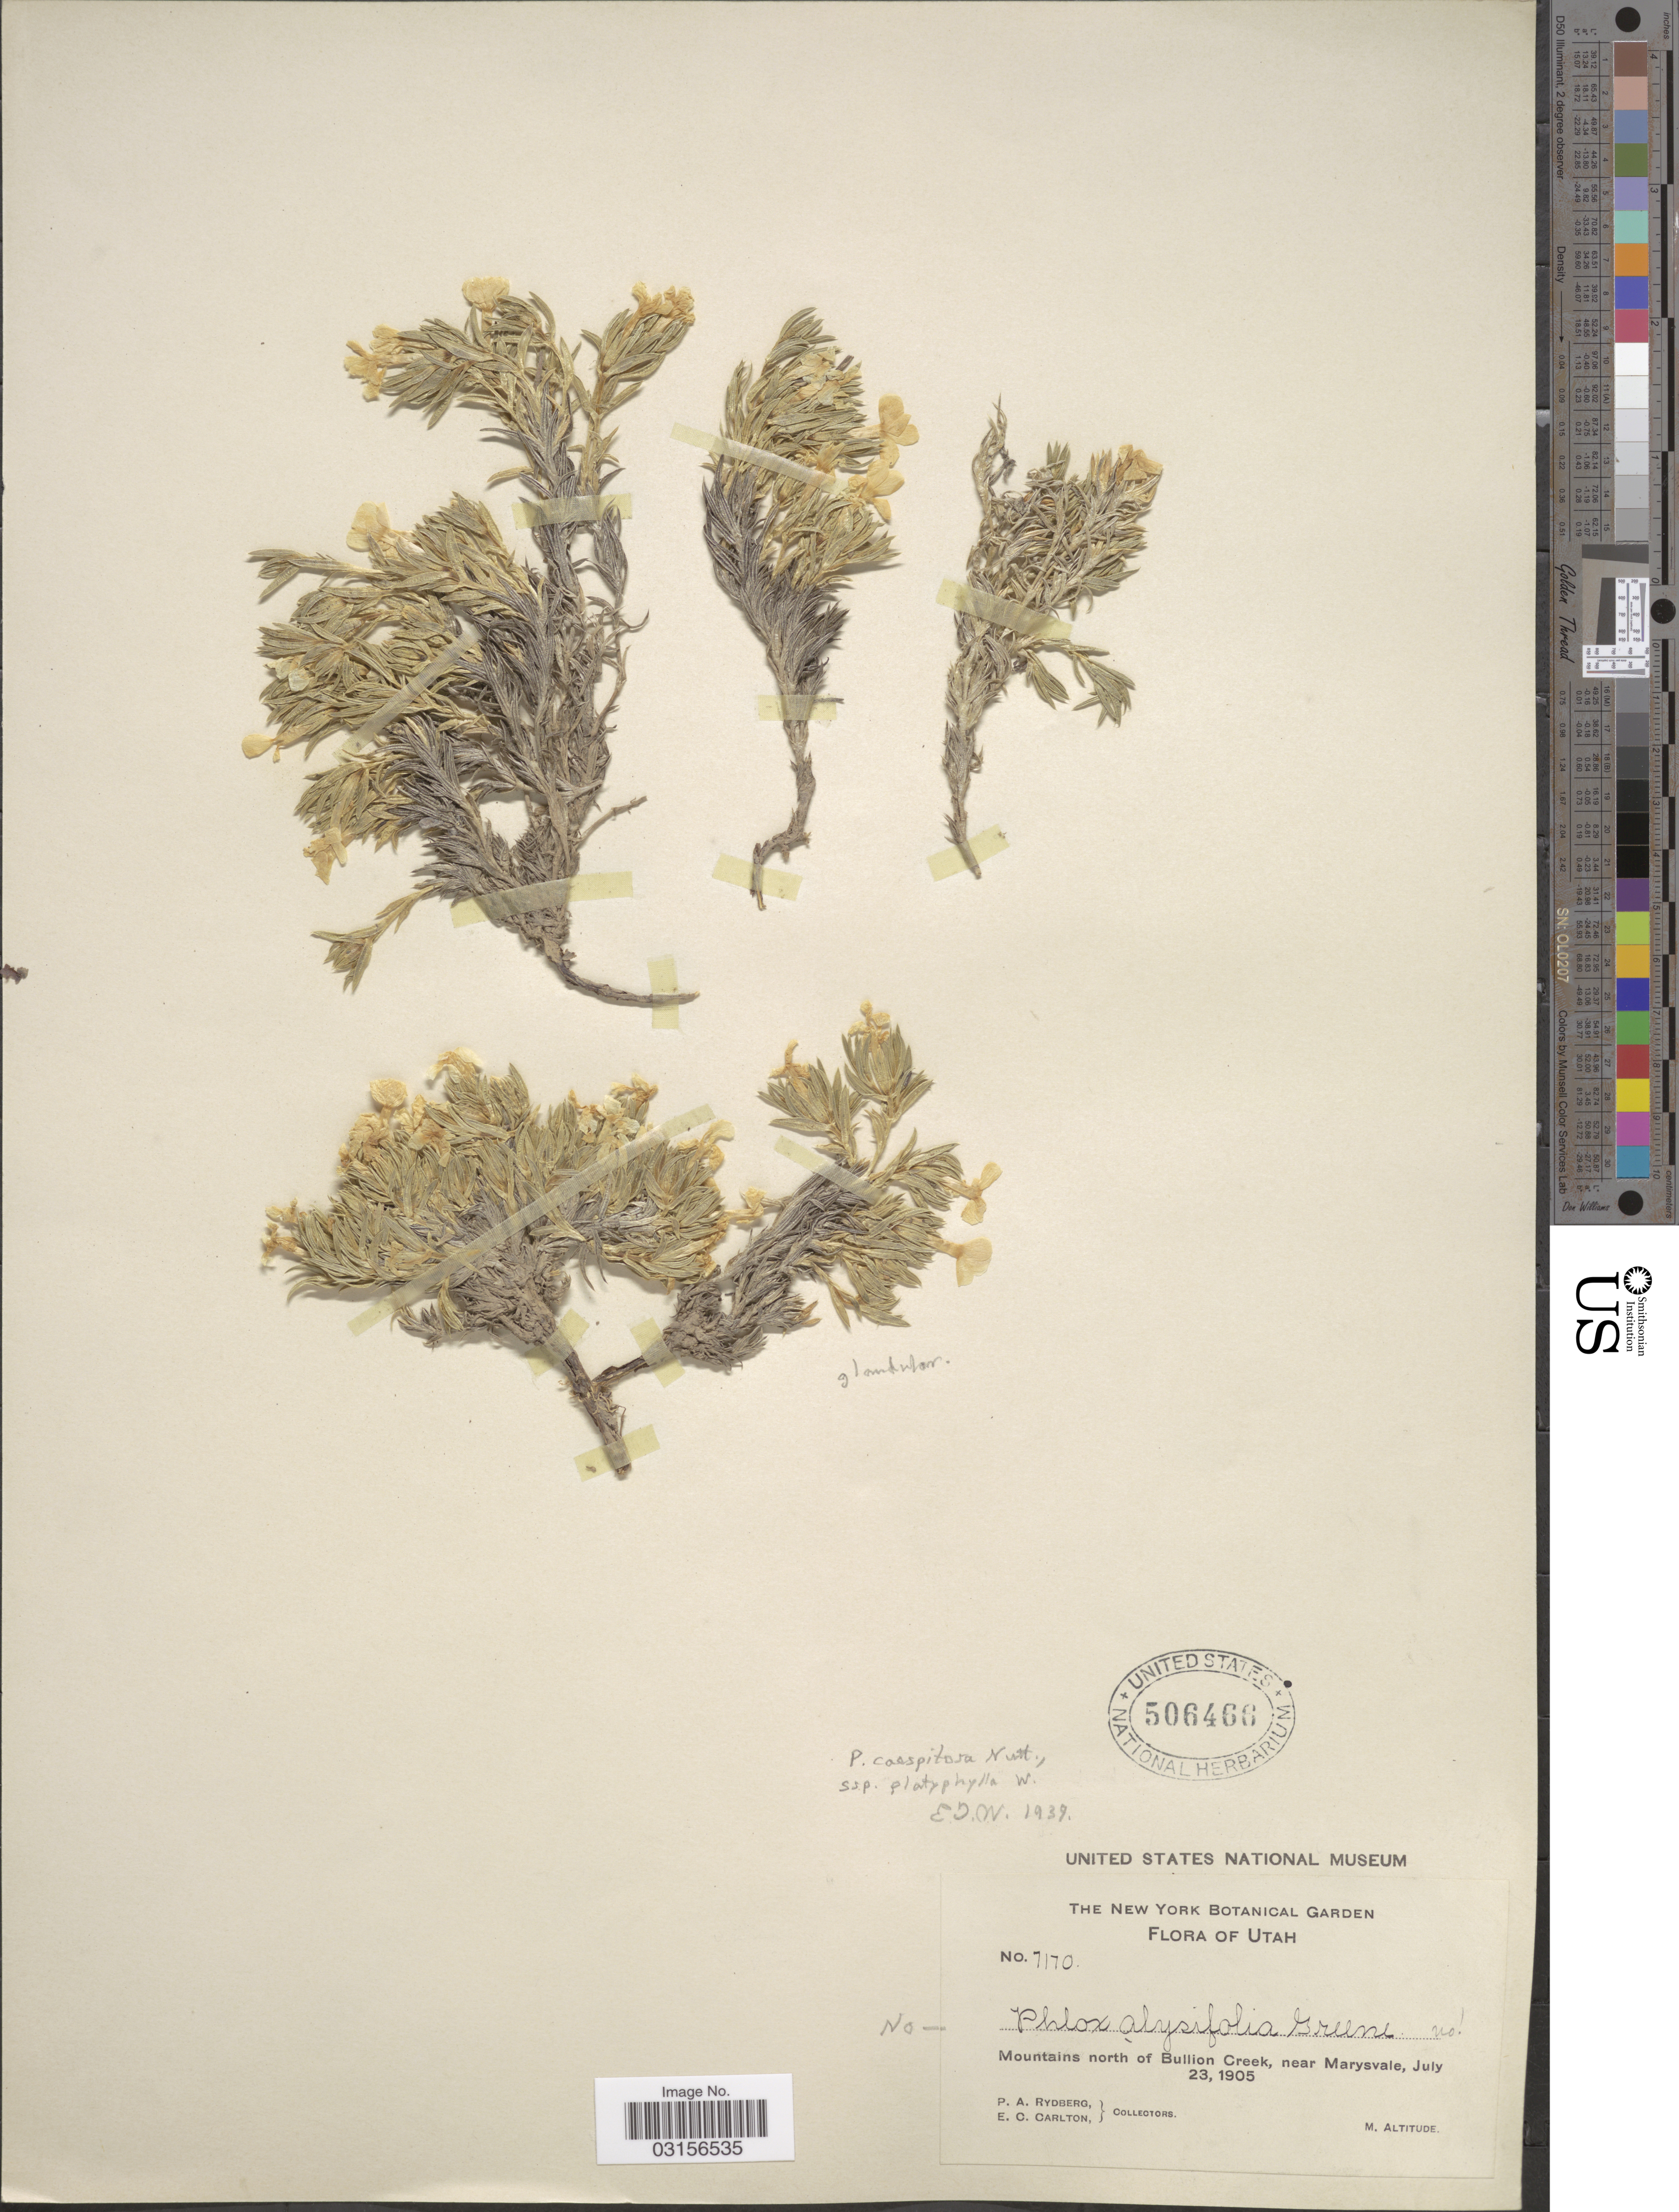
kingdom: Plantae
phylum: Tracheophyta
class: Magnoliopsida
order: Ericales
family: Polemoniaceae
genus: Phlox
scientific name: Phlox condensata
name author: (A. Gray) E.E. Nelson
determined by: Mayfield, M. H.; Ferguson, C. J.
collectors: P. A. Rydberg & E. Carlton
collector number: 7170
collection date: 1905-07-23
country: United States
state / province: Utah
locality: Mountains north of Bullion Creek, near Marysvale.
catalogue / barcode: US 506466